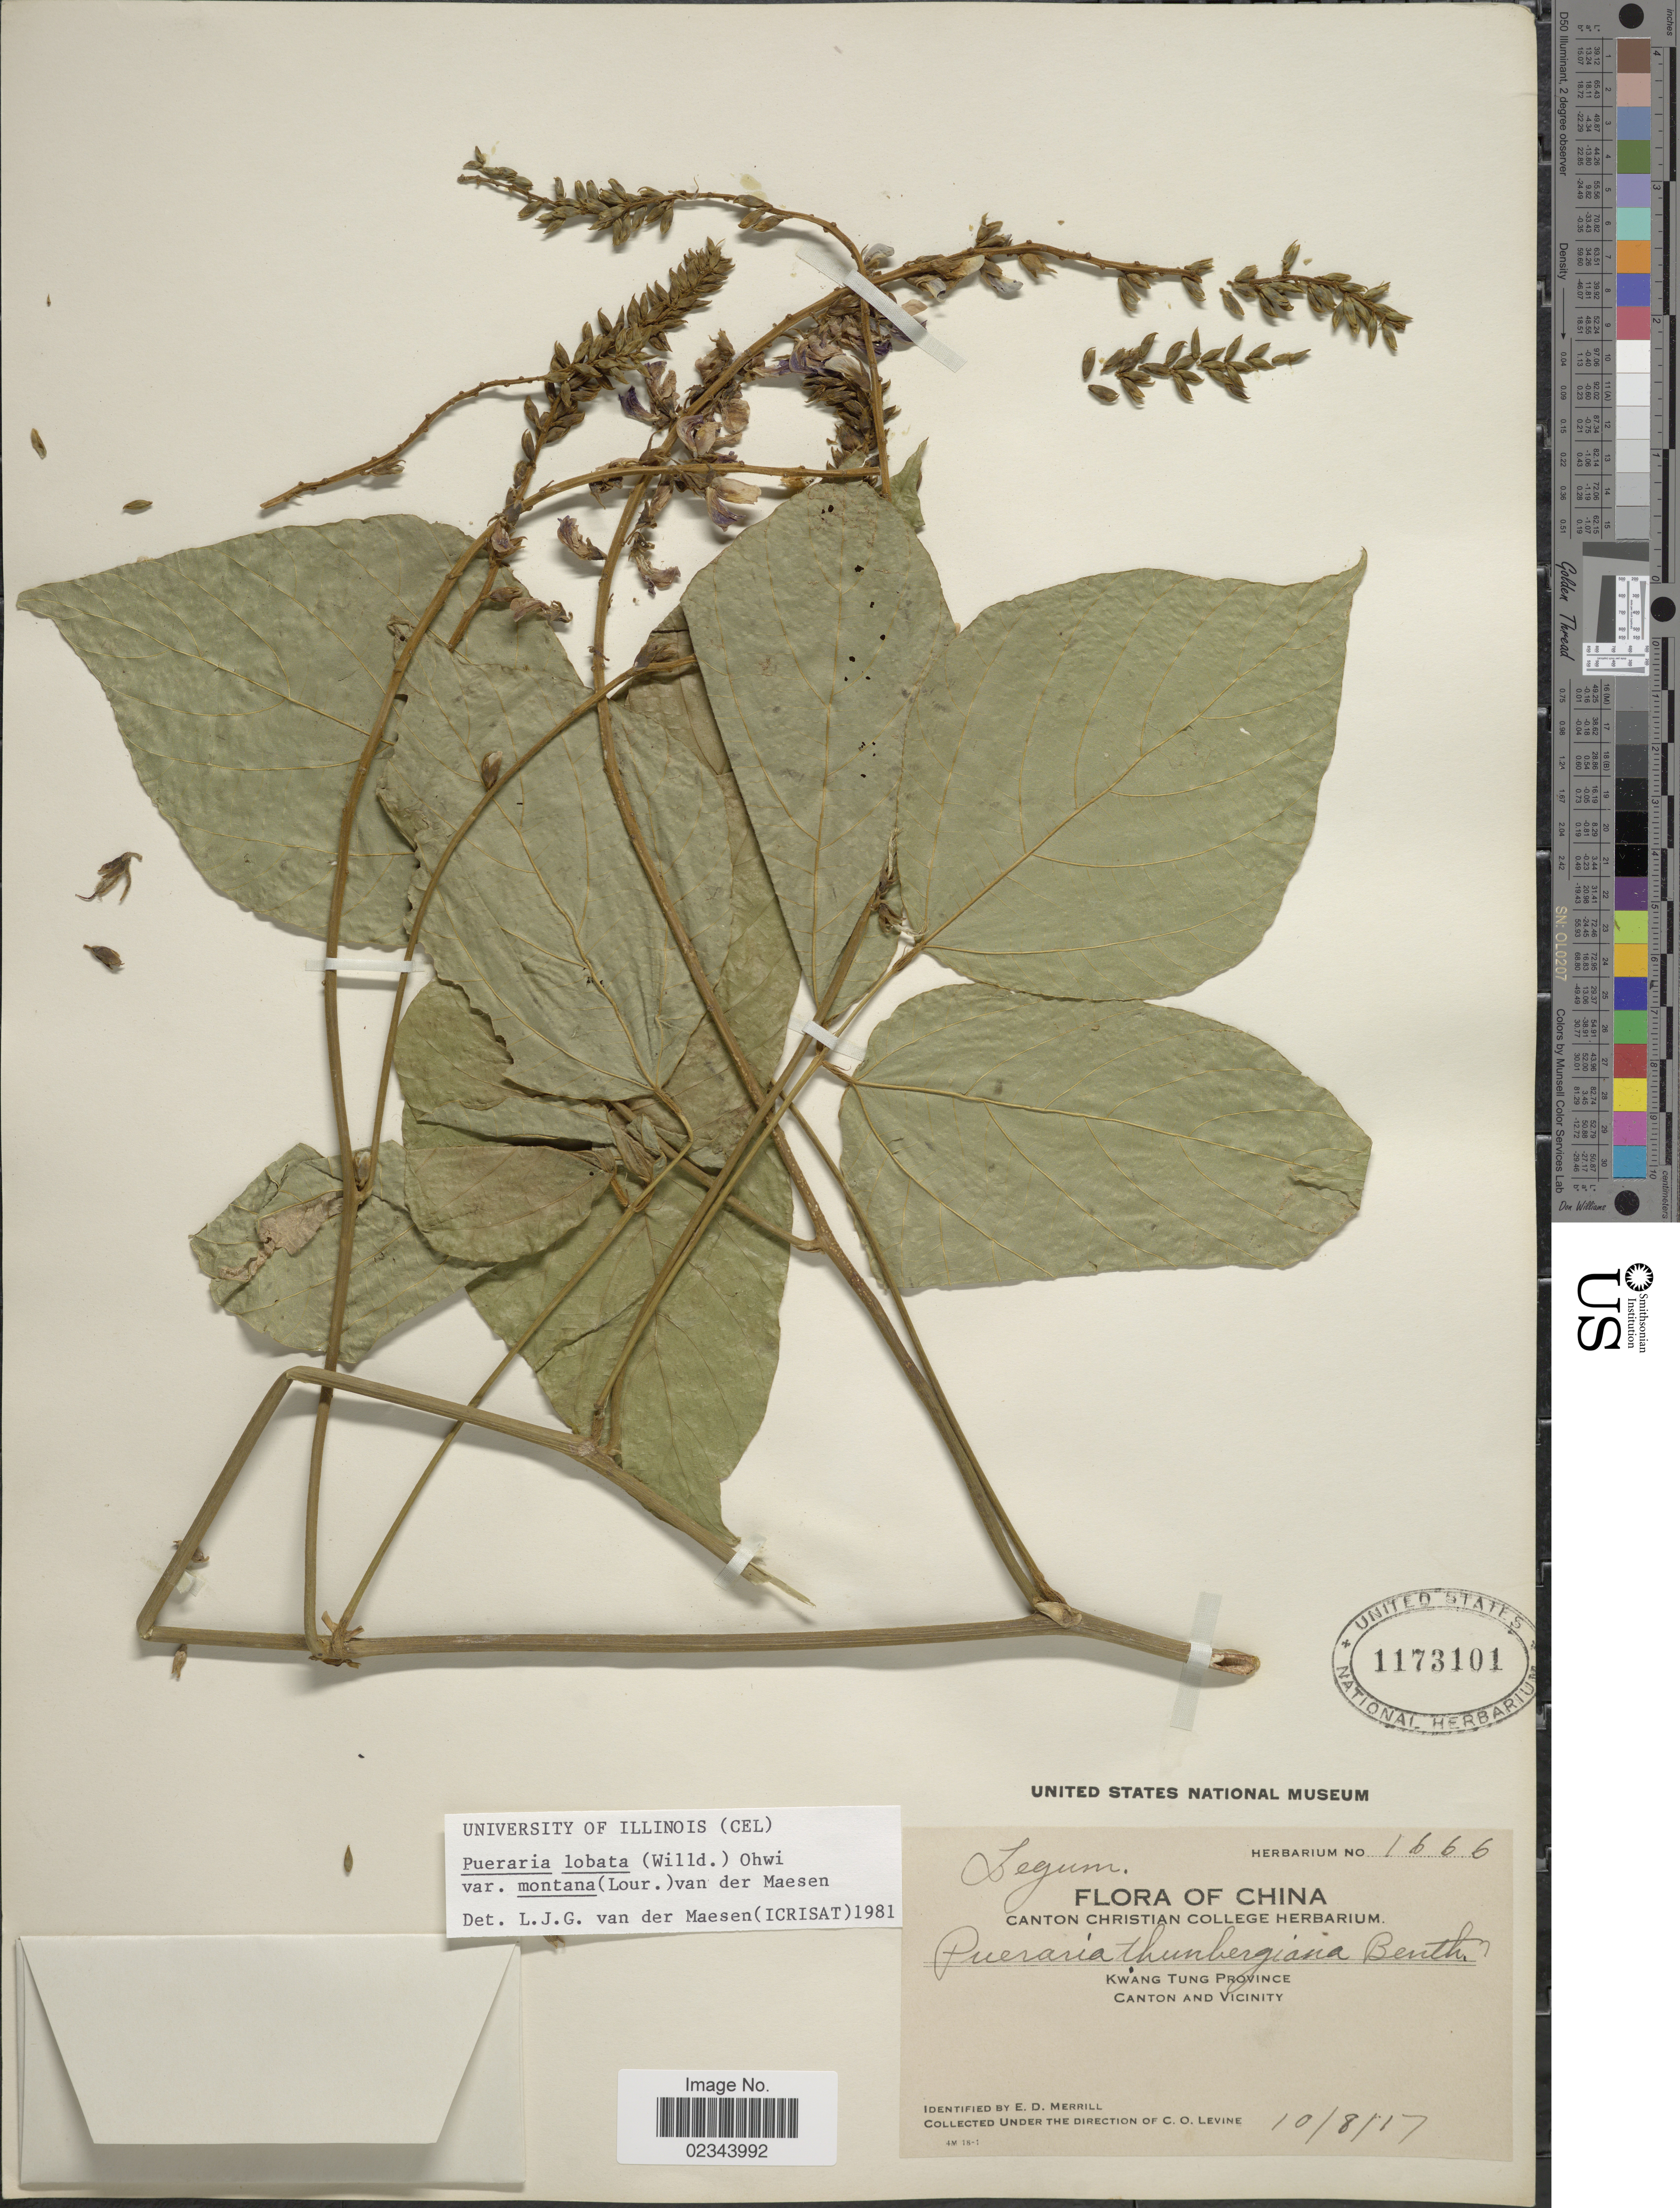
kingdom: Plantae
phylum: Tracheophyta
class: Magnoliopsida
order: Fabales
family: Fabaceae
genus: Pueraria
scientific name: Pueraria lobata var. montana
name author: (Lour.) Maesen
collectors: C. O. Levine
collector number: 1666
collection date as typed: Transcribed d/m/y: 10/8/17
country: China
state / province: Guangdong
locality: Kwang Tung Province Canton and Vicinity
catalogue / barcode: US 1173101